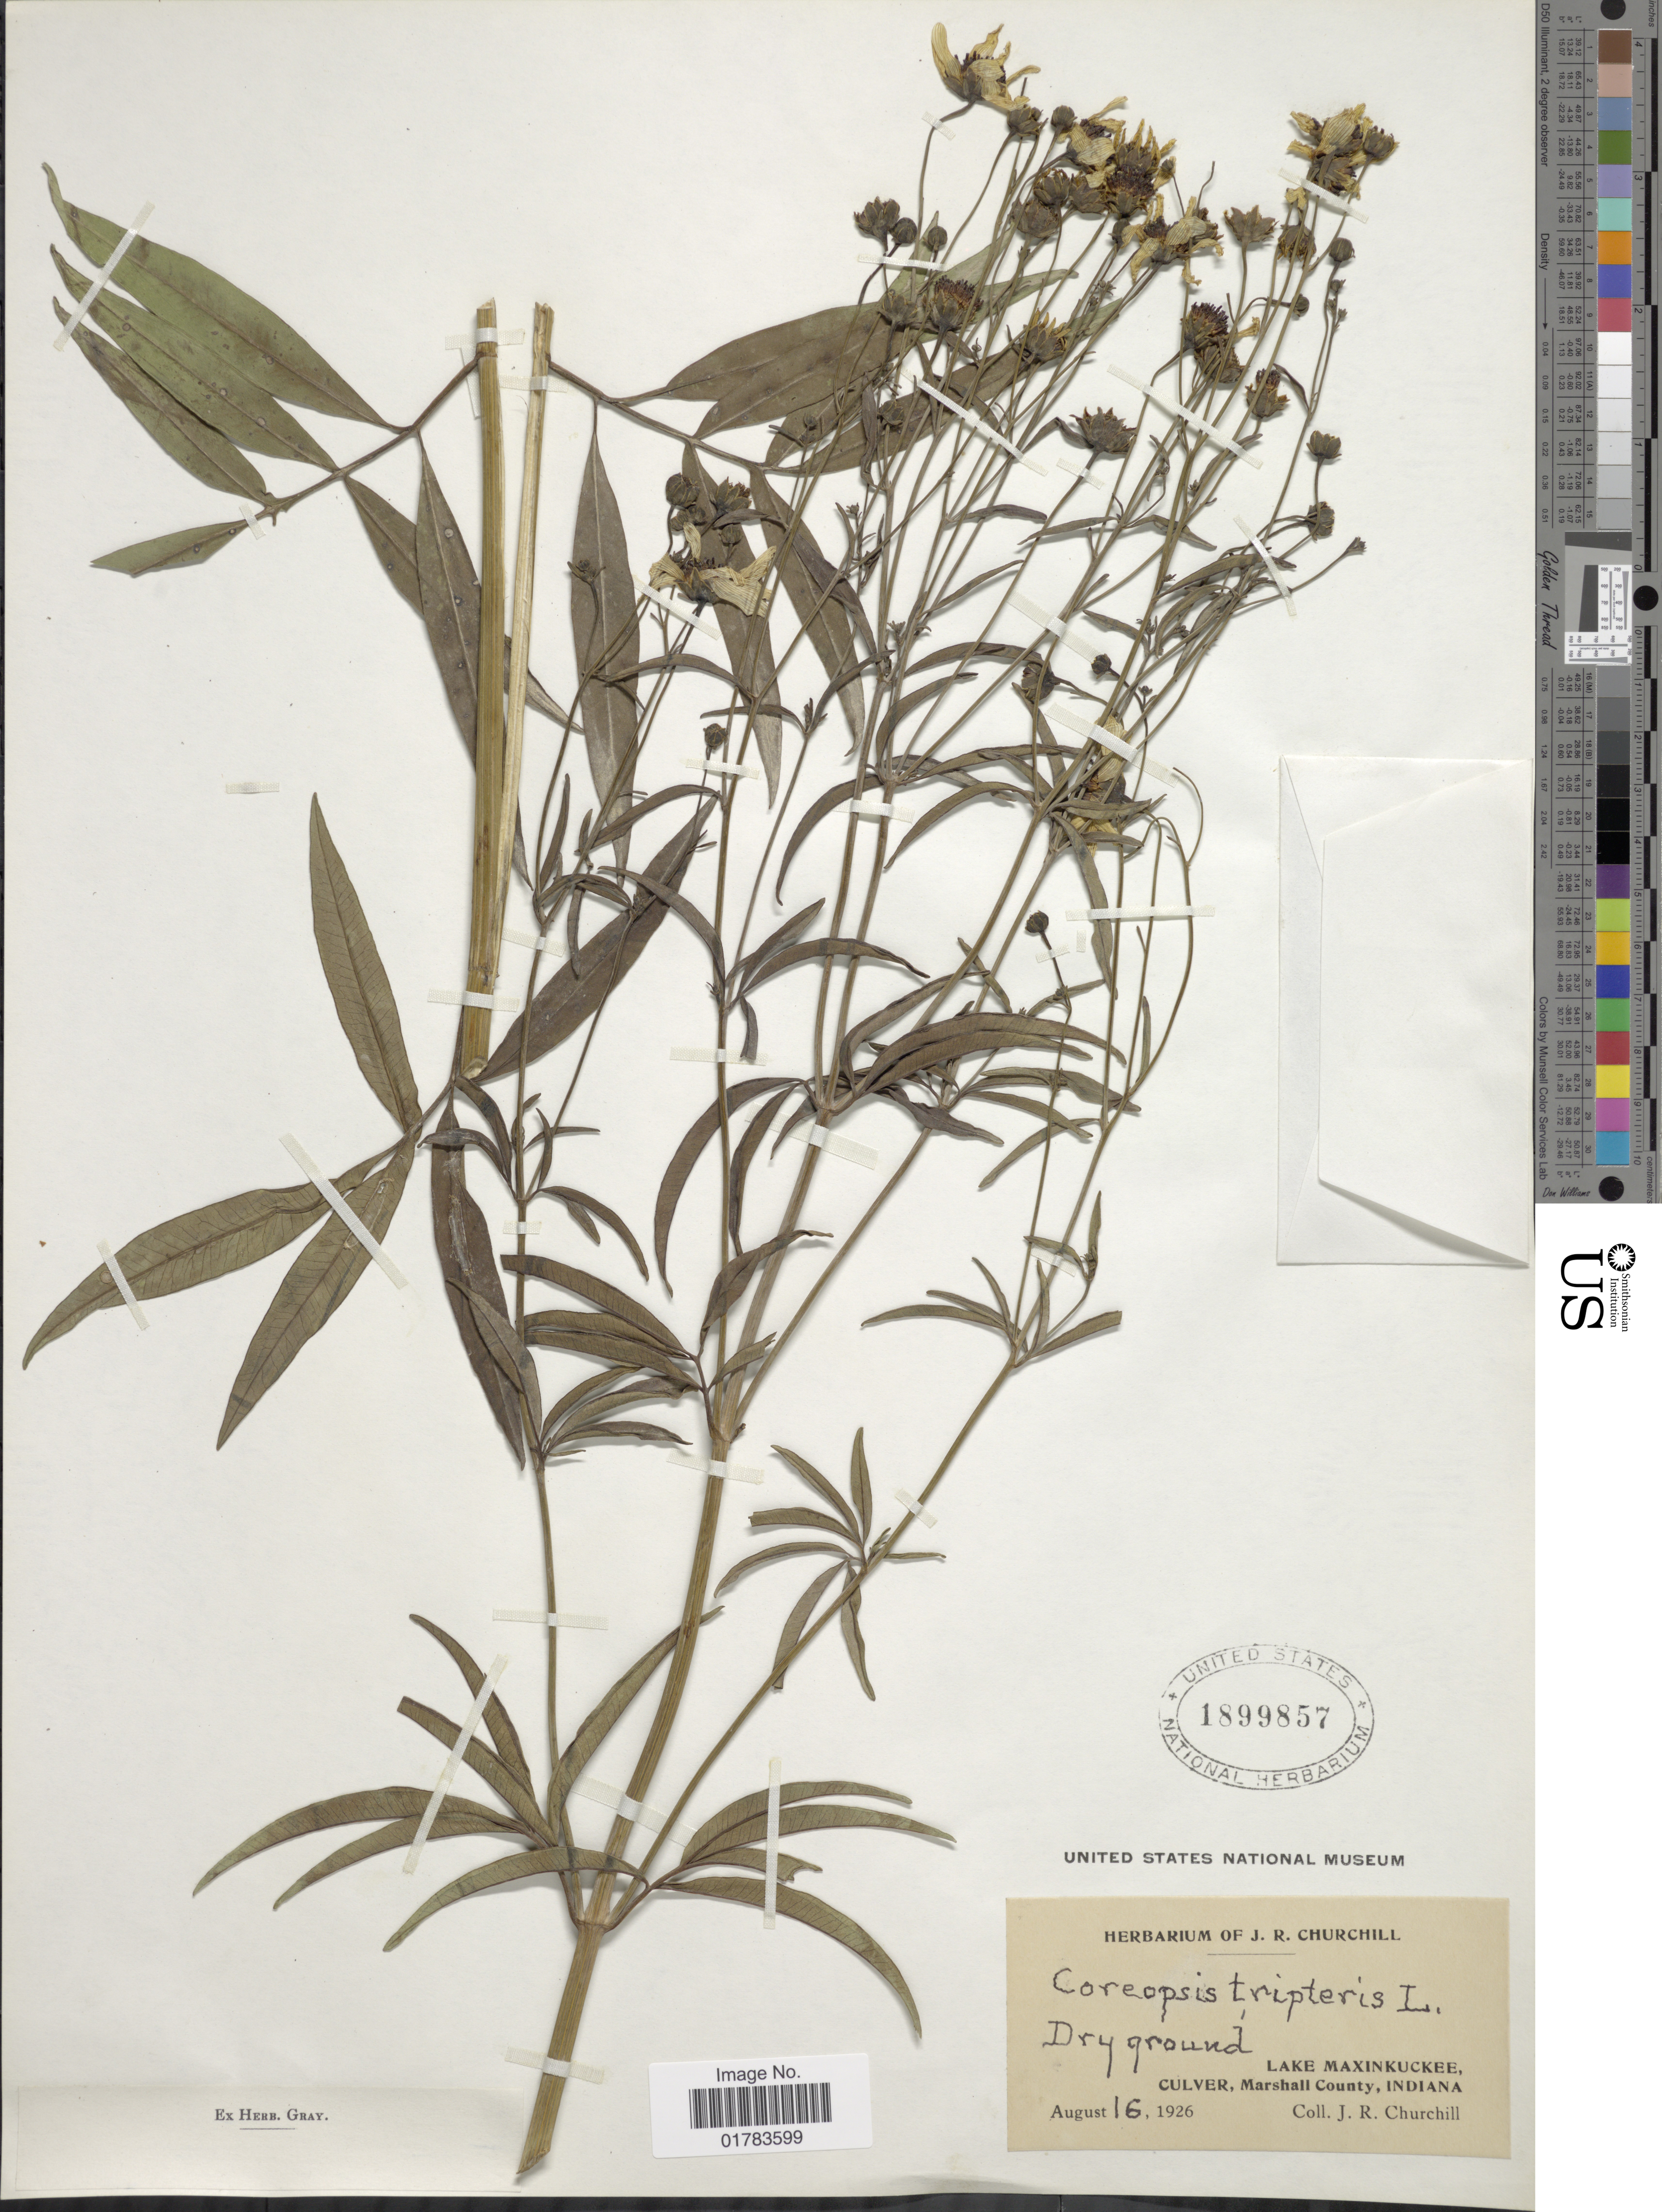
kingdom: Plantae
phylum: Tracheophyta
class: Magnoliopsida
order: Asterales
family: Asteraceae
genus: Coreopsis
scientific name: Coreopsis tripteris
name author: L.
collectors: J. Churchill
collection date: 1926-08-16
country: United States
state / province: Indiana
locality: Lake Maxinkuckee, Culver, Marshall County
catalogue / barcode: US 1899857